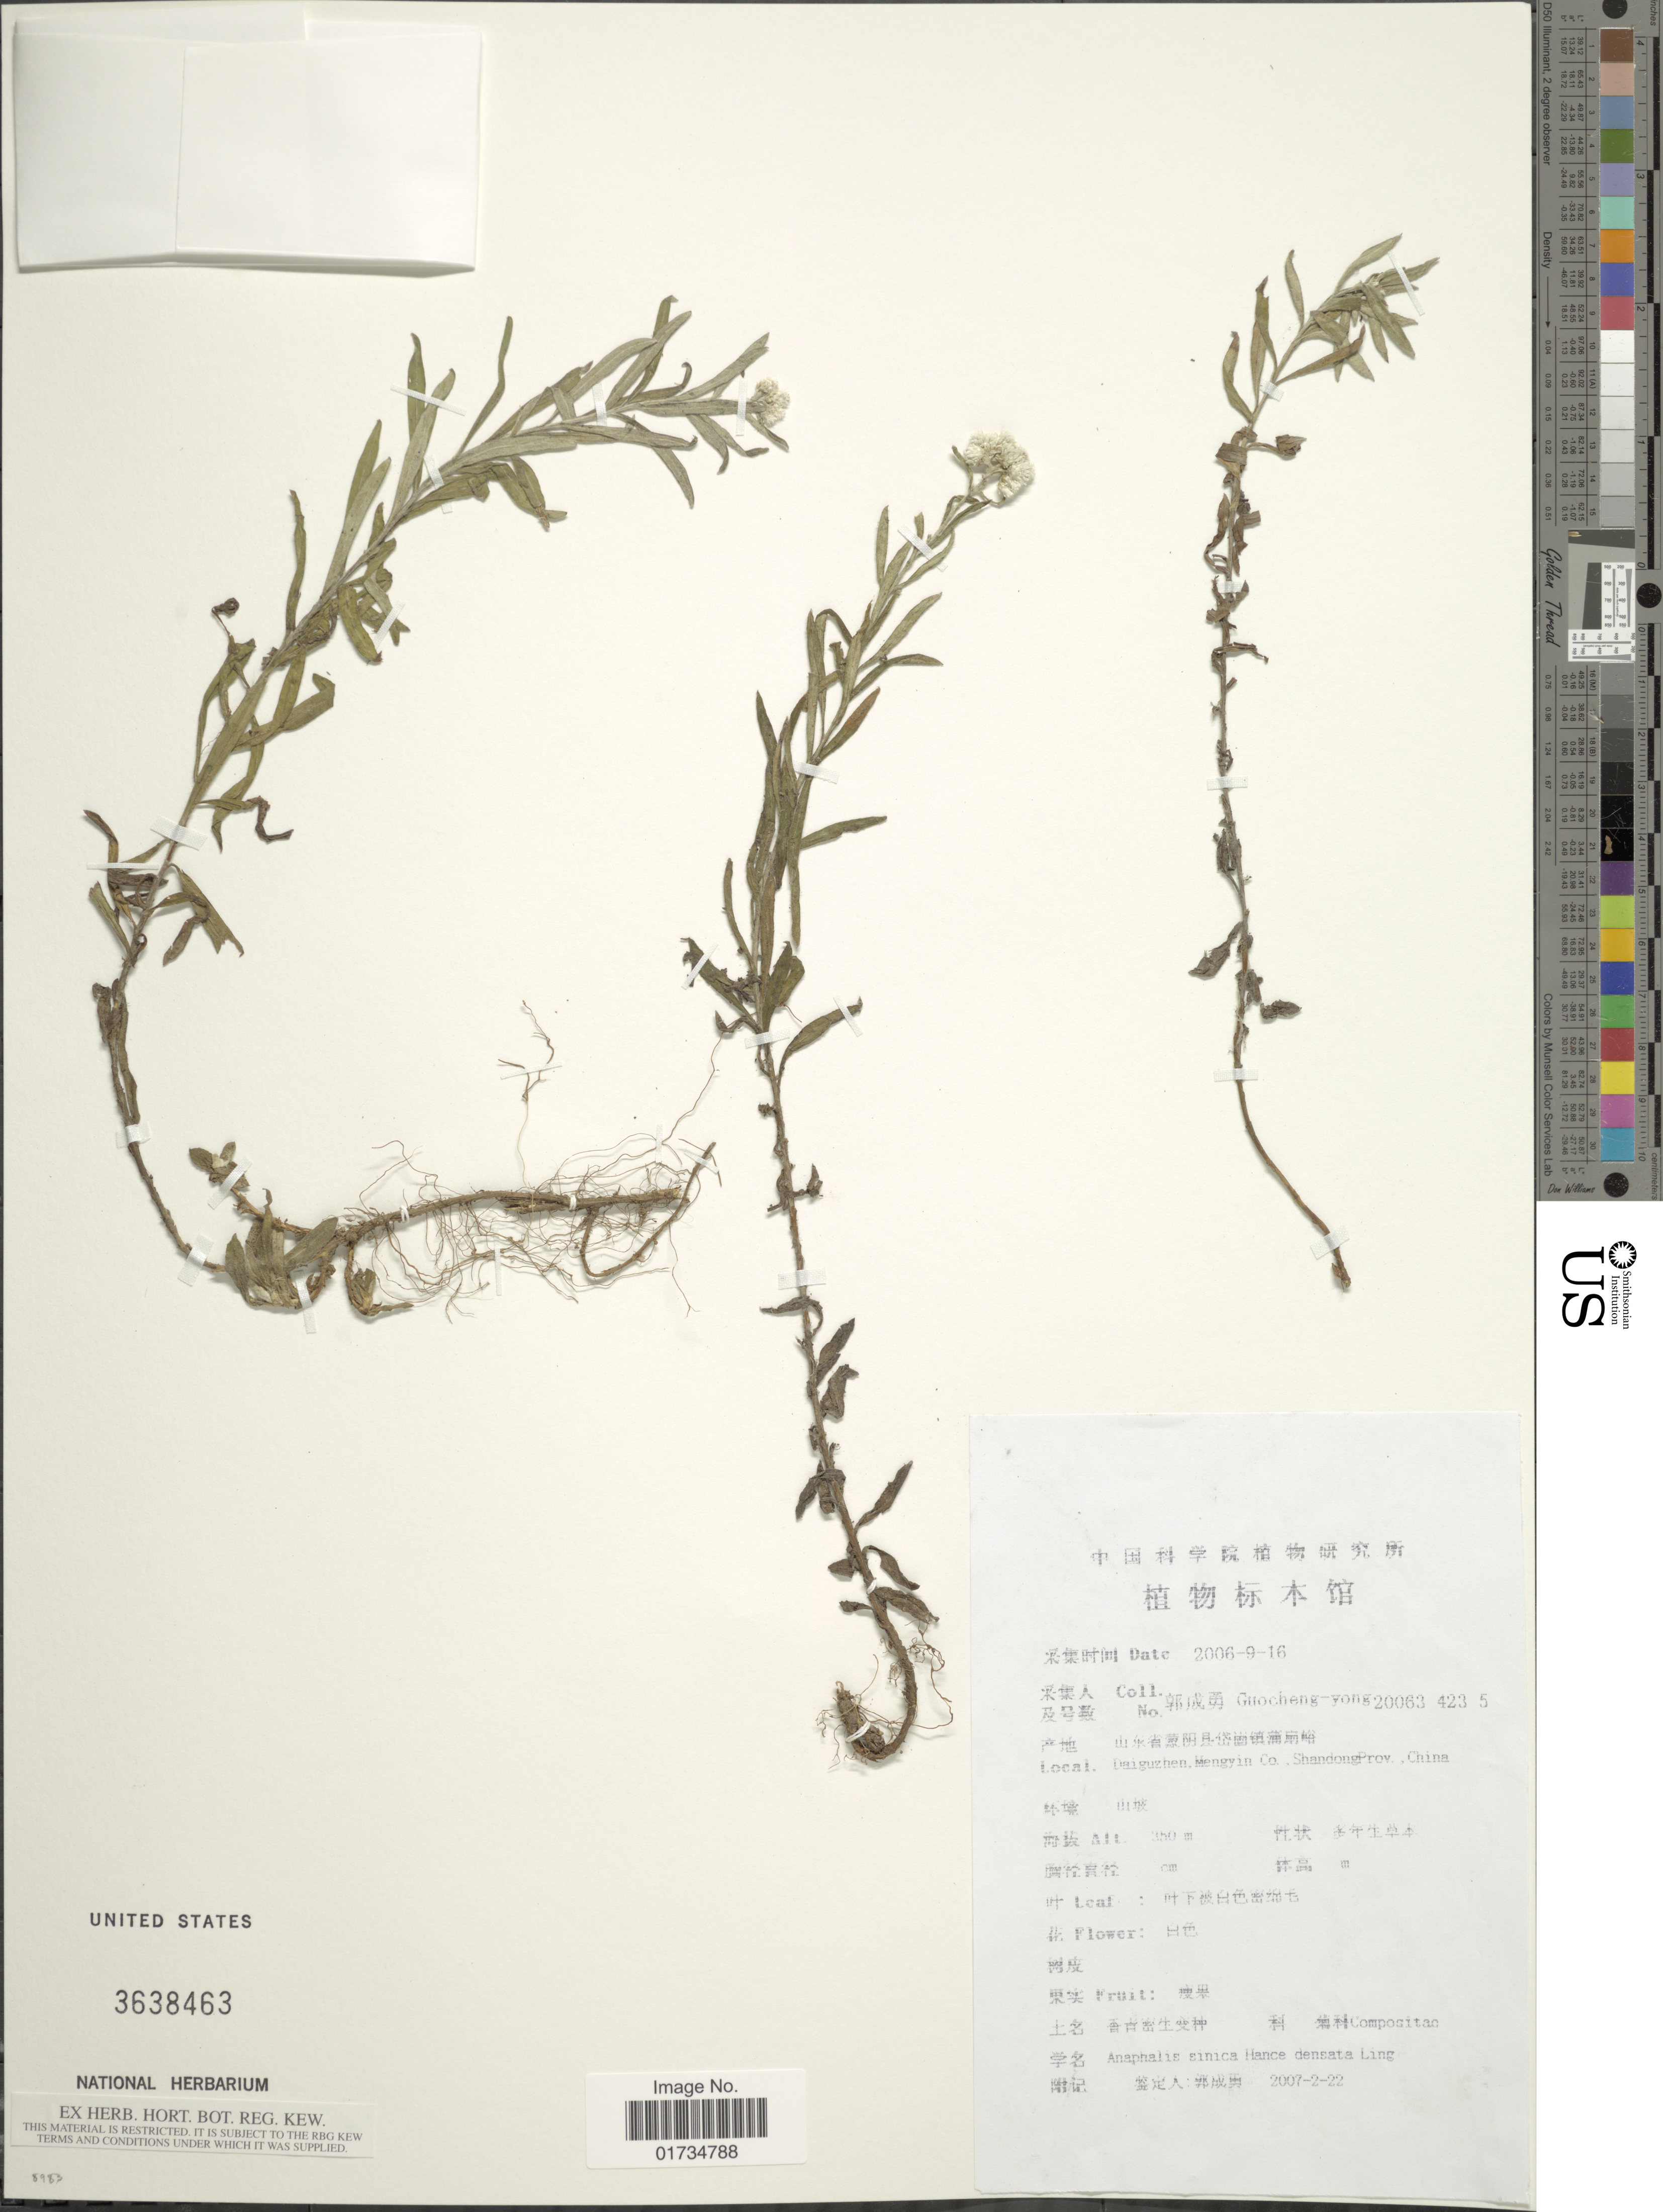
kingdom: Plantae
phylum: Tracheophyta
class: Magnoliopsida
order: Asterales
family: Asteraceae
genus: Anaphalis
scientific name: Anaphalis sinica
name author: Hance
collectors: Guo cheng-yong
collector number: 20063 423 5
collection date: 2007-02-22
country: China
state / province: Shandong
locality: DaiGuZhen.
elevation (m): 350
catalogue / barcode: US 3638463